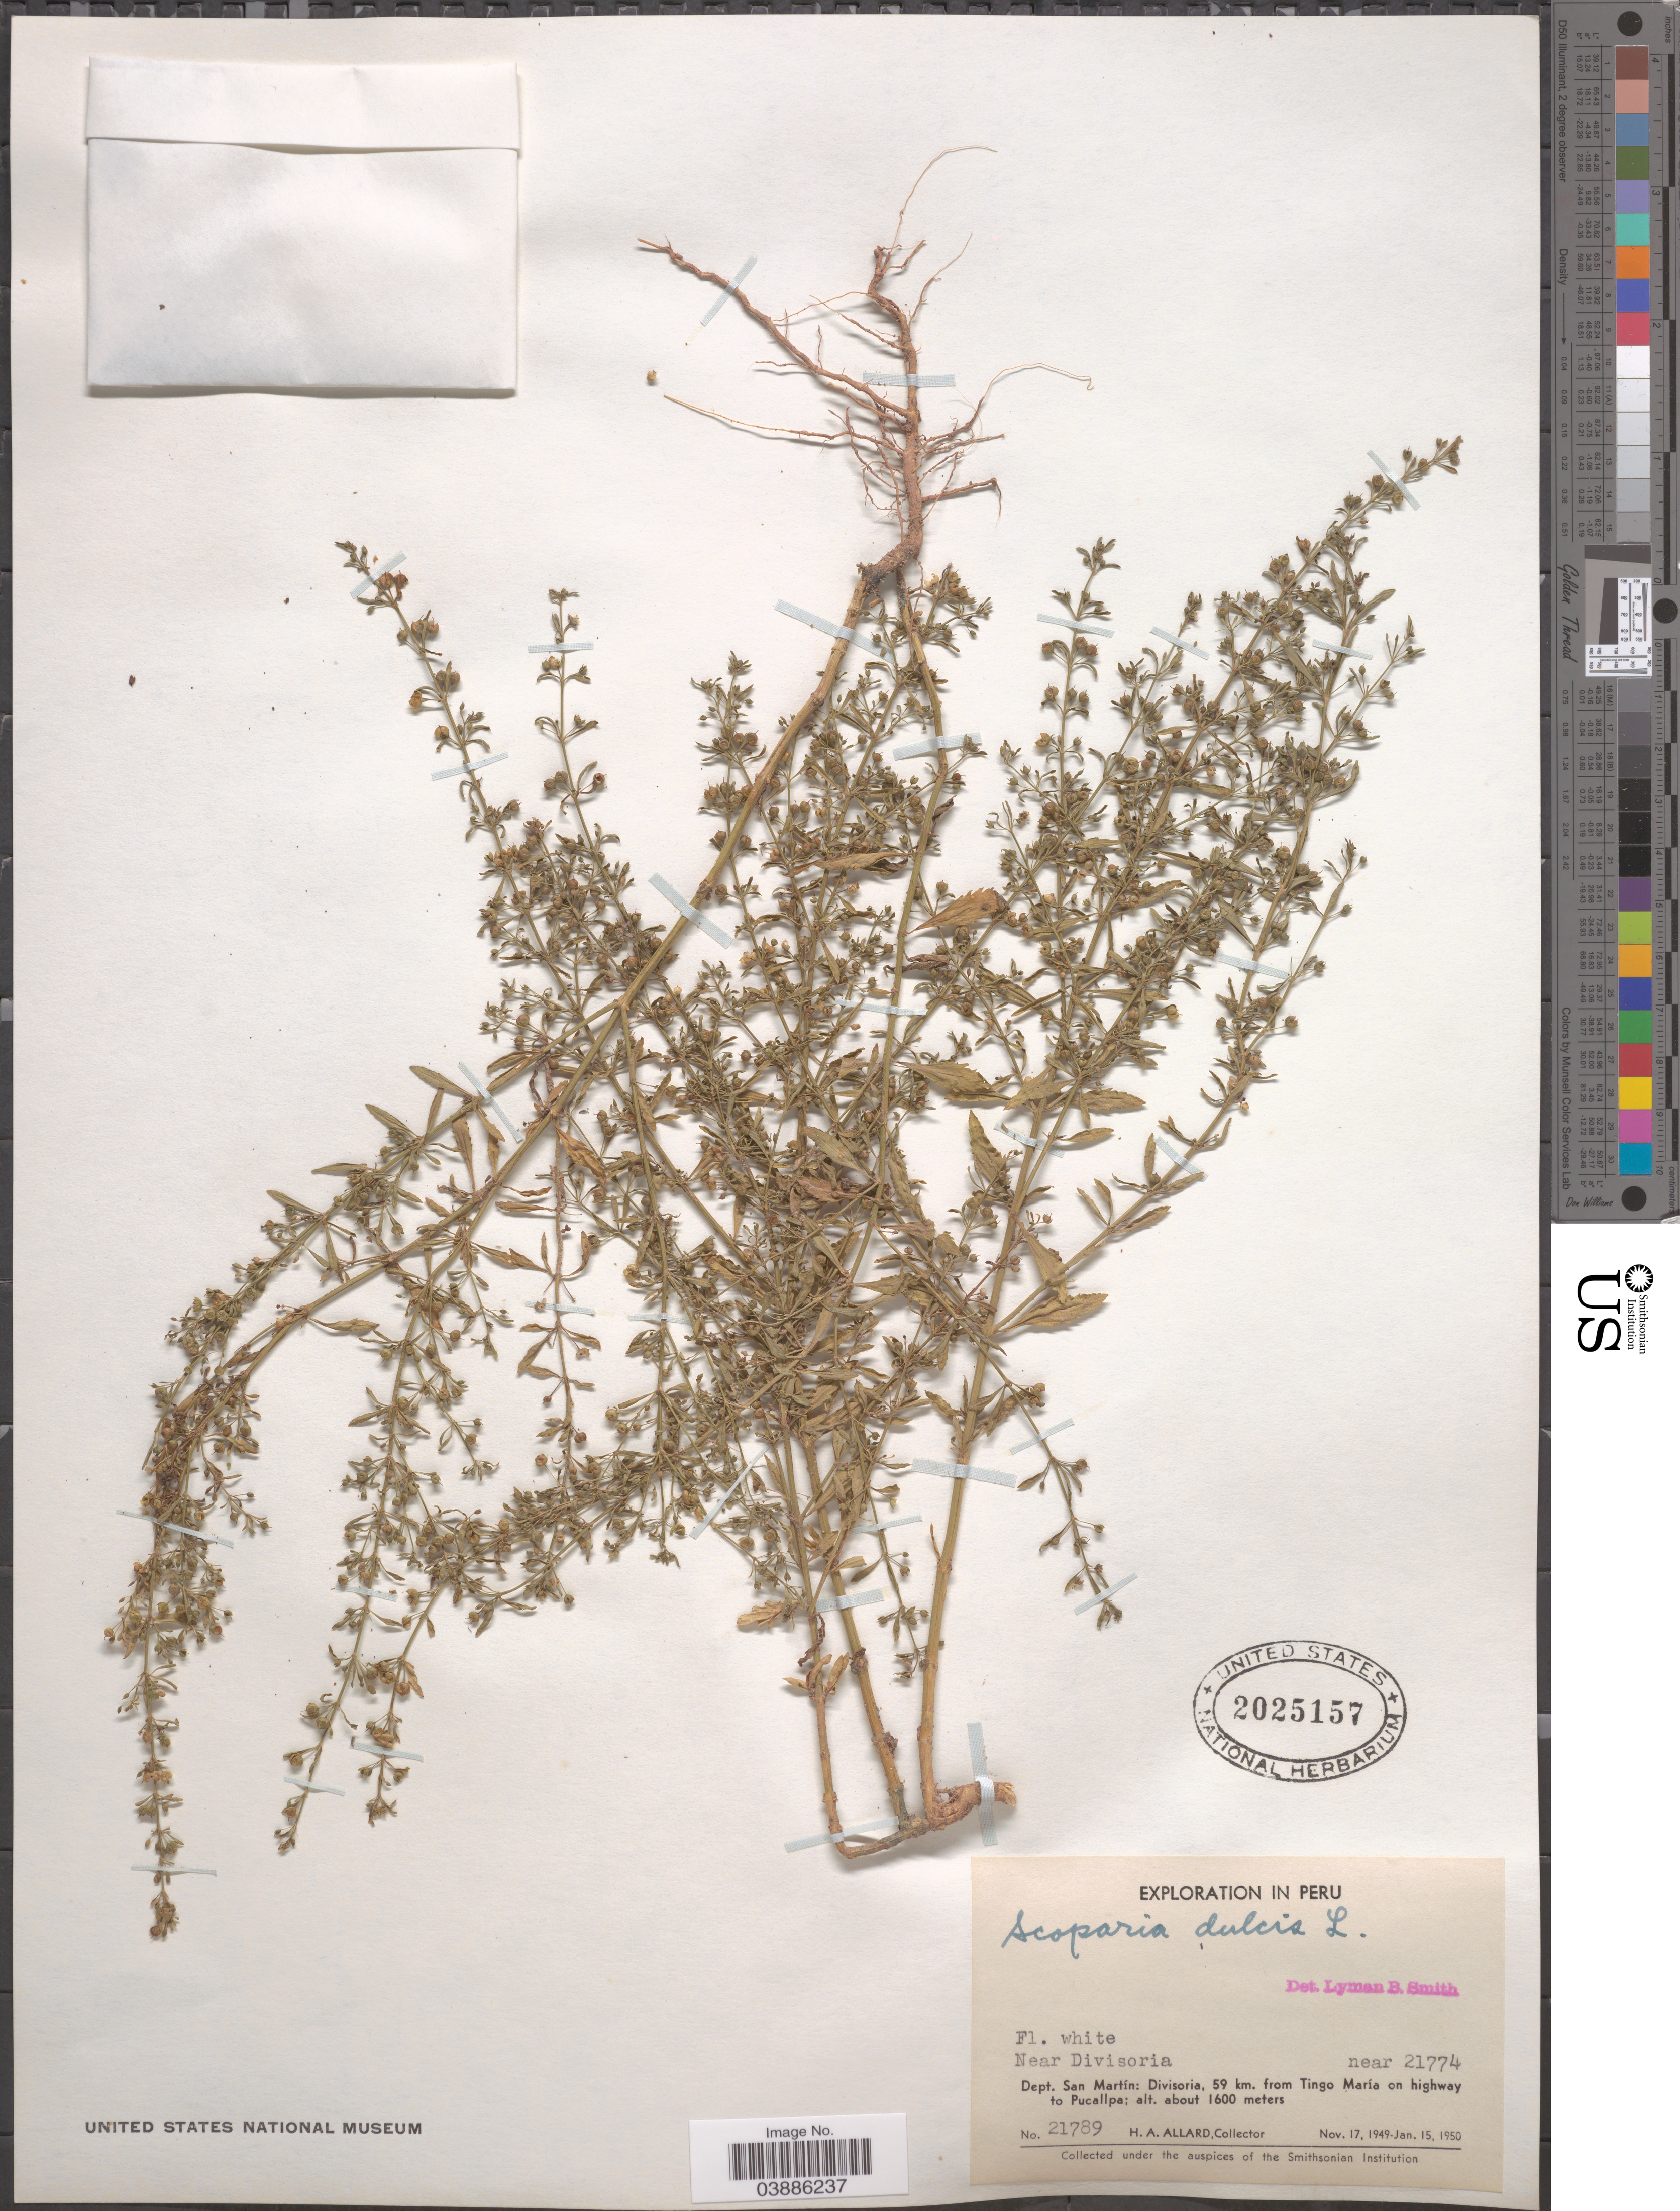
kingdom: Plantae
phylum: Tracheophyta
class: Magnoliopsida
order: Lamiales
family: Plantaginaceae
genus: Scoparia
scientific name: Scoparia dulcis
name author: L.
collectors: H. A. Allard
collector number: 21789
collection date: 1949-11-17/1950-01-15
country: Peru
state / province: San Martín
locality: Near Divisoria near 21774. Dept. San Martín: Divisoria, 59 km. from Tingo María on highway to Pucallpa.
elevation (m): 1600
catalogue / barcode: US 2025157